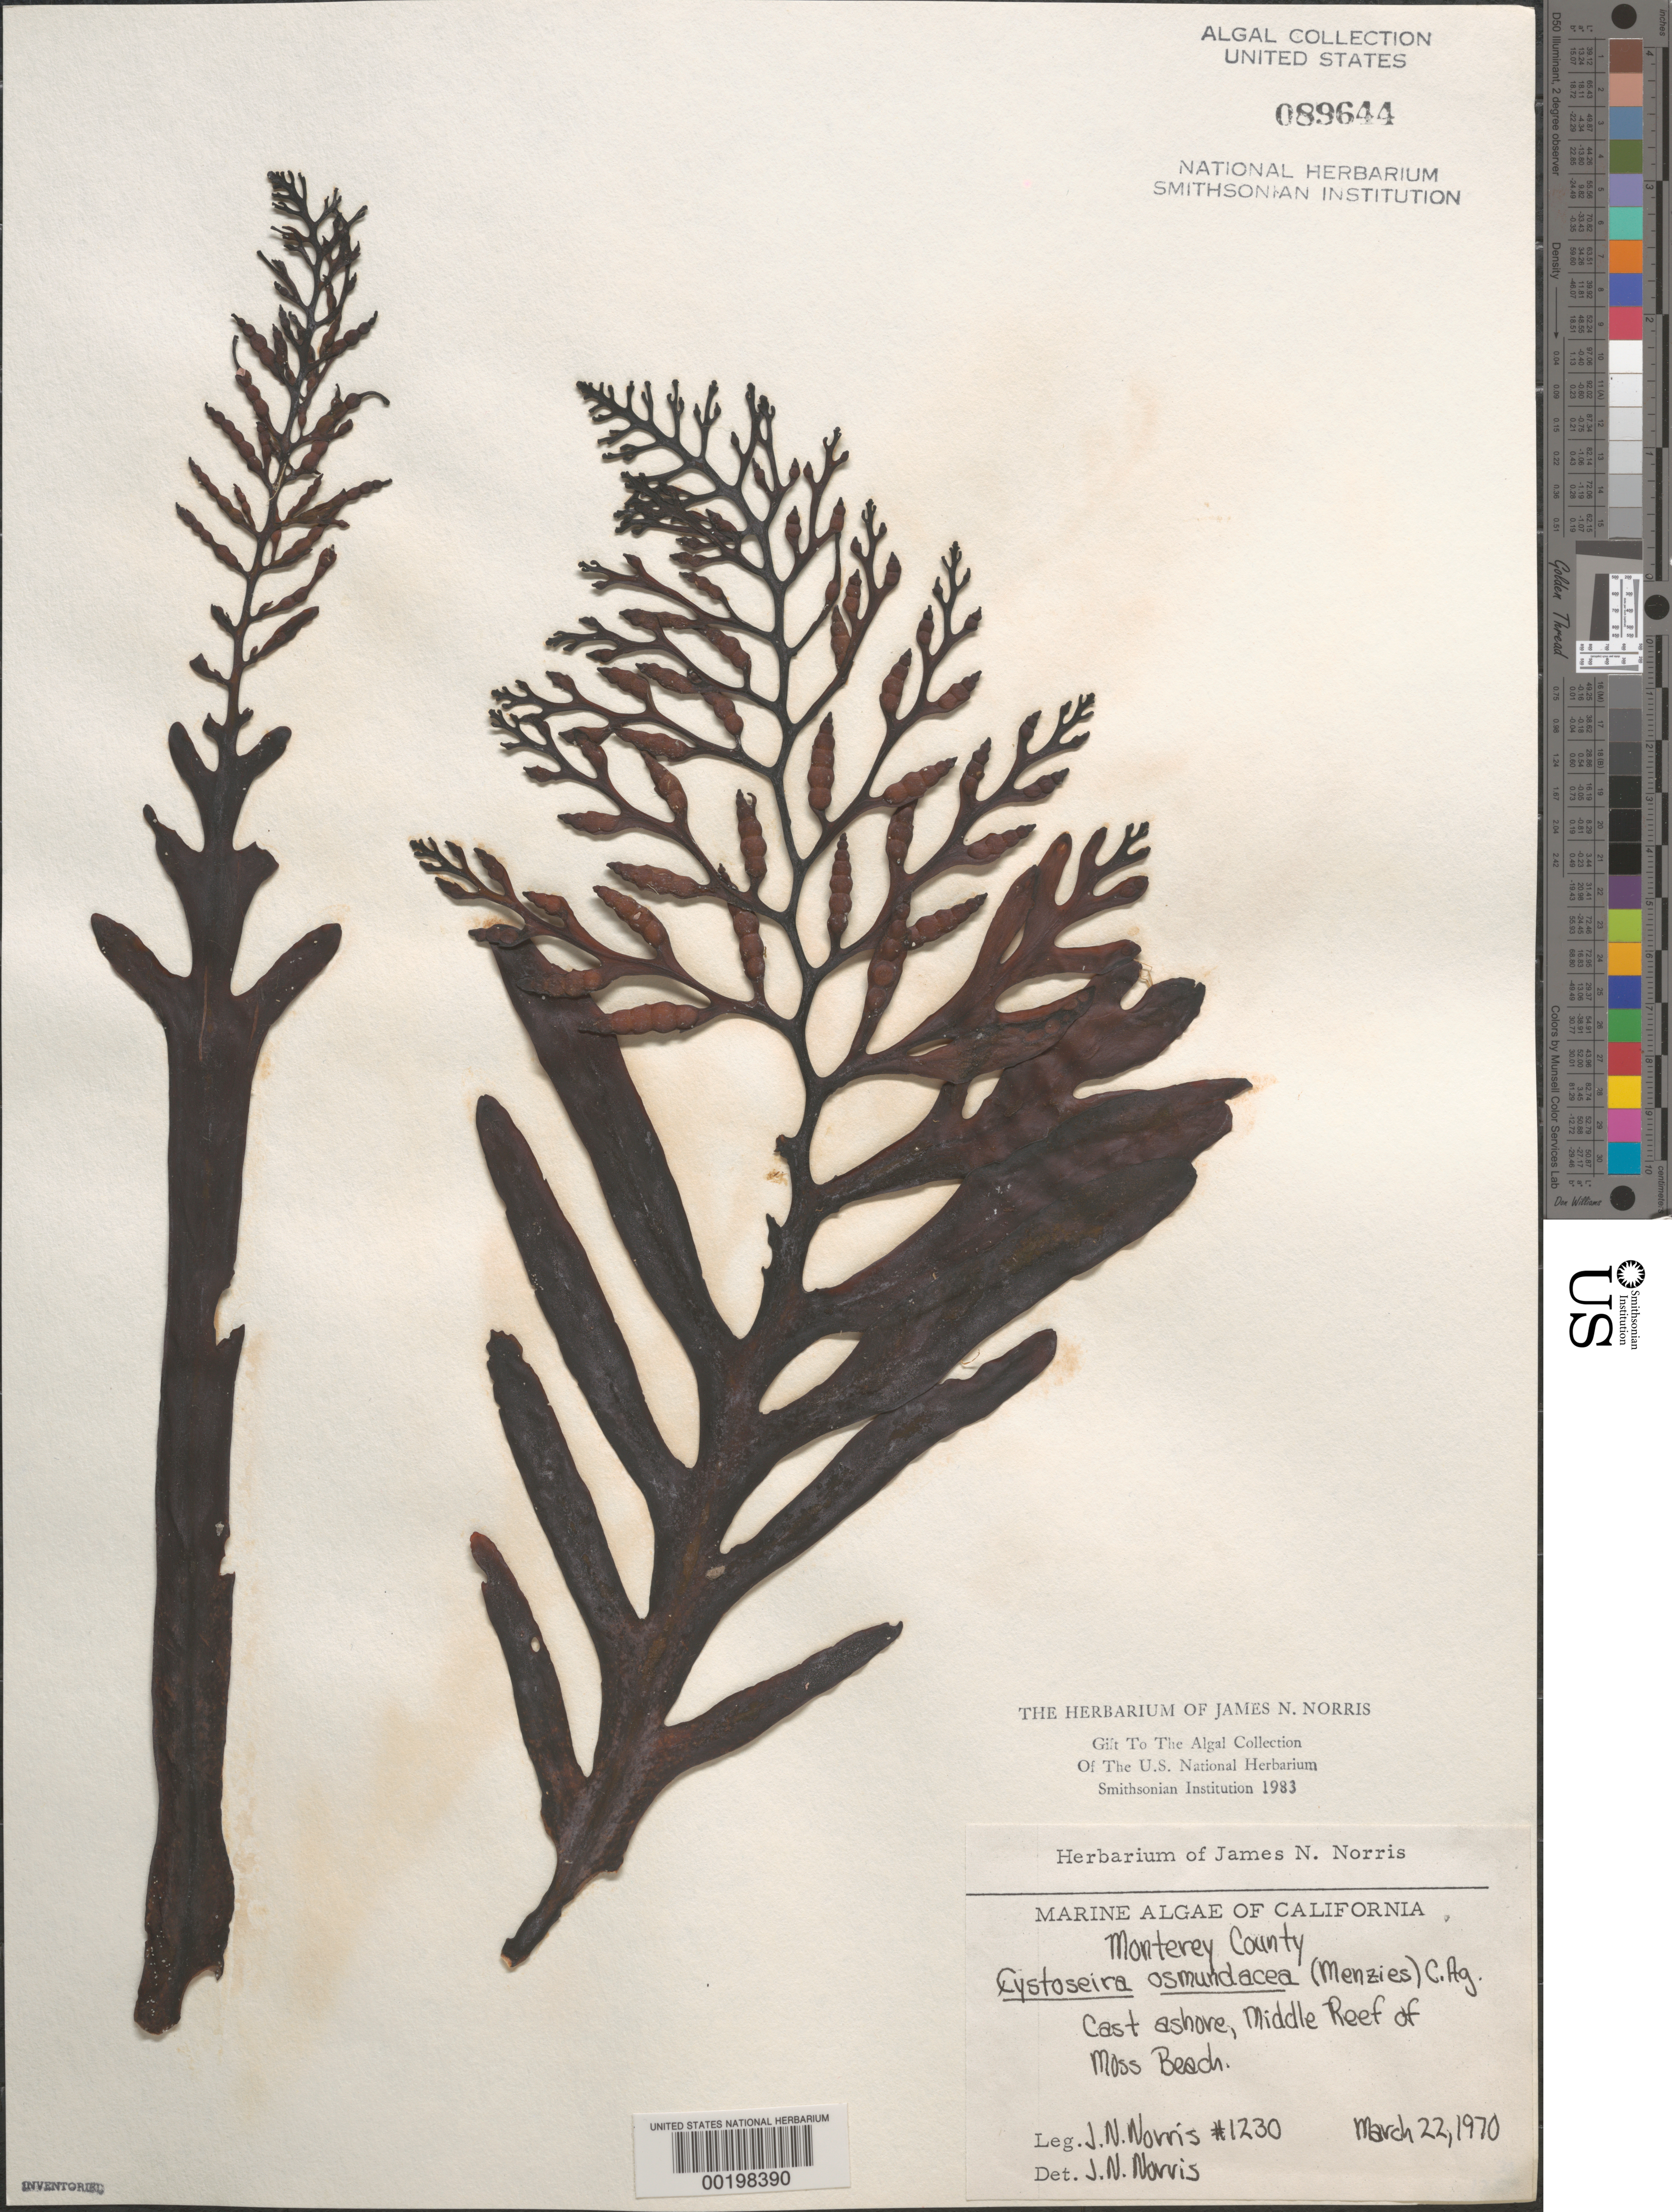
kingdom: Chromista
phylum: Ochrophyta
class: Phaeophyceae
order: Fucales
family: Sargassaceae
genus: Cystoseira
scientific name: Cystoseira osmundacea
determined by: Norris, James N.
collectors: J. N. Norris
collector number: JN-1230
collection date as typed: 22 Mar 1970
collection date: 1970-03-22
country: United States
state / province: California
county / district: Monterey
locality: Middle Reef of Moss Beach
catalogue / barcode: US 89644